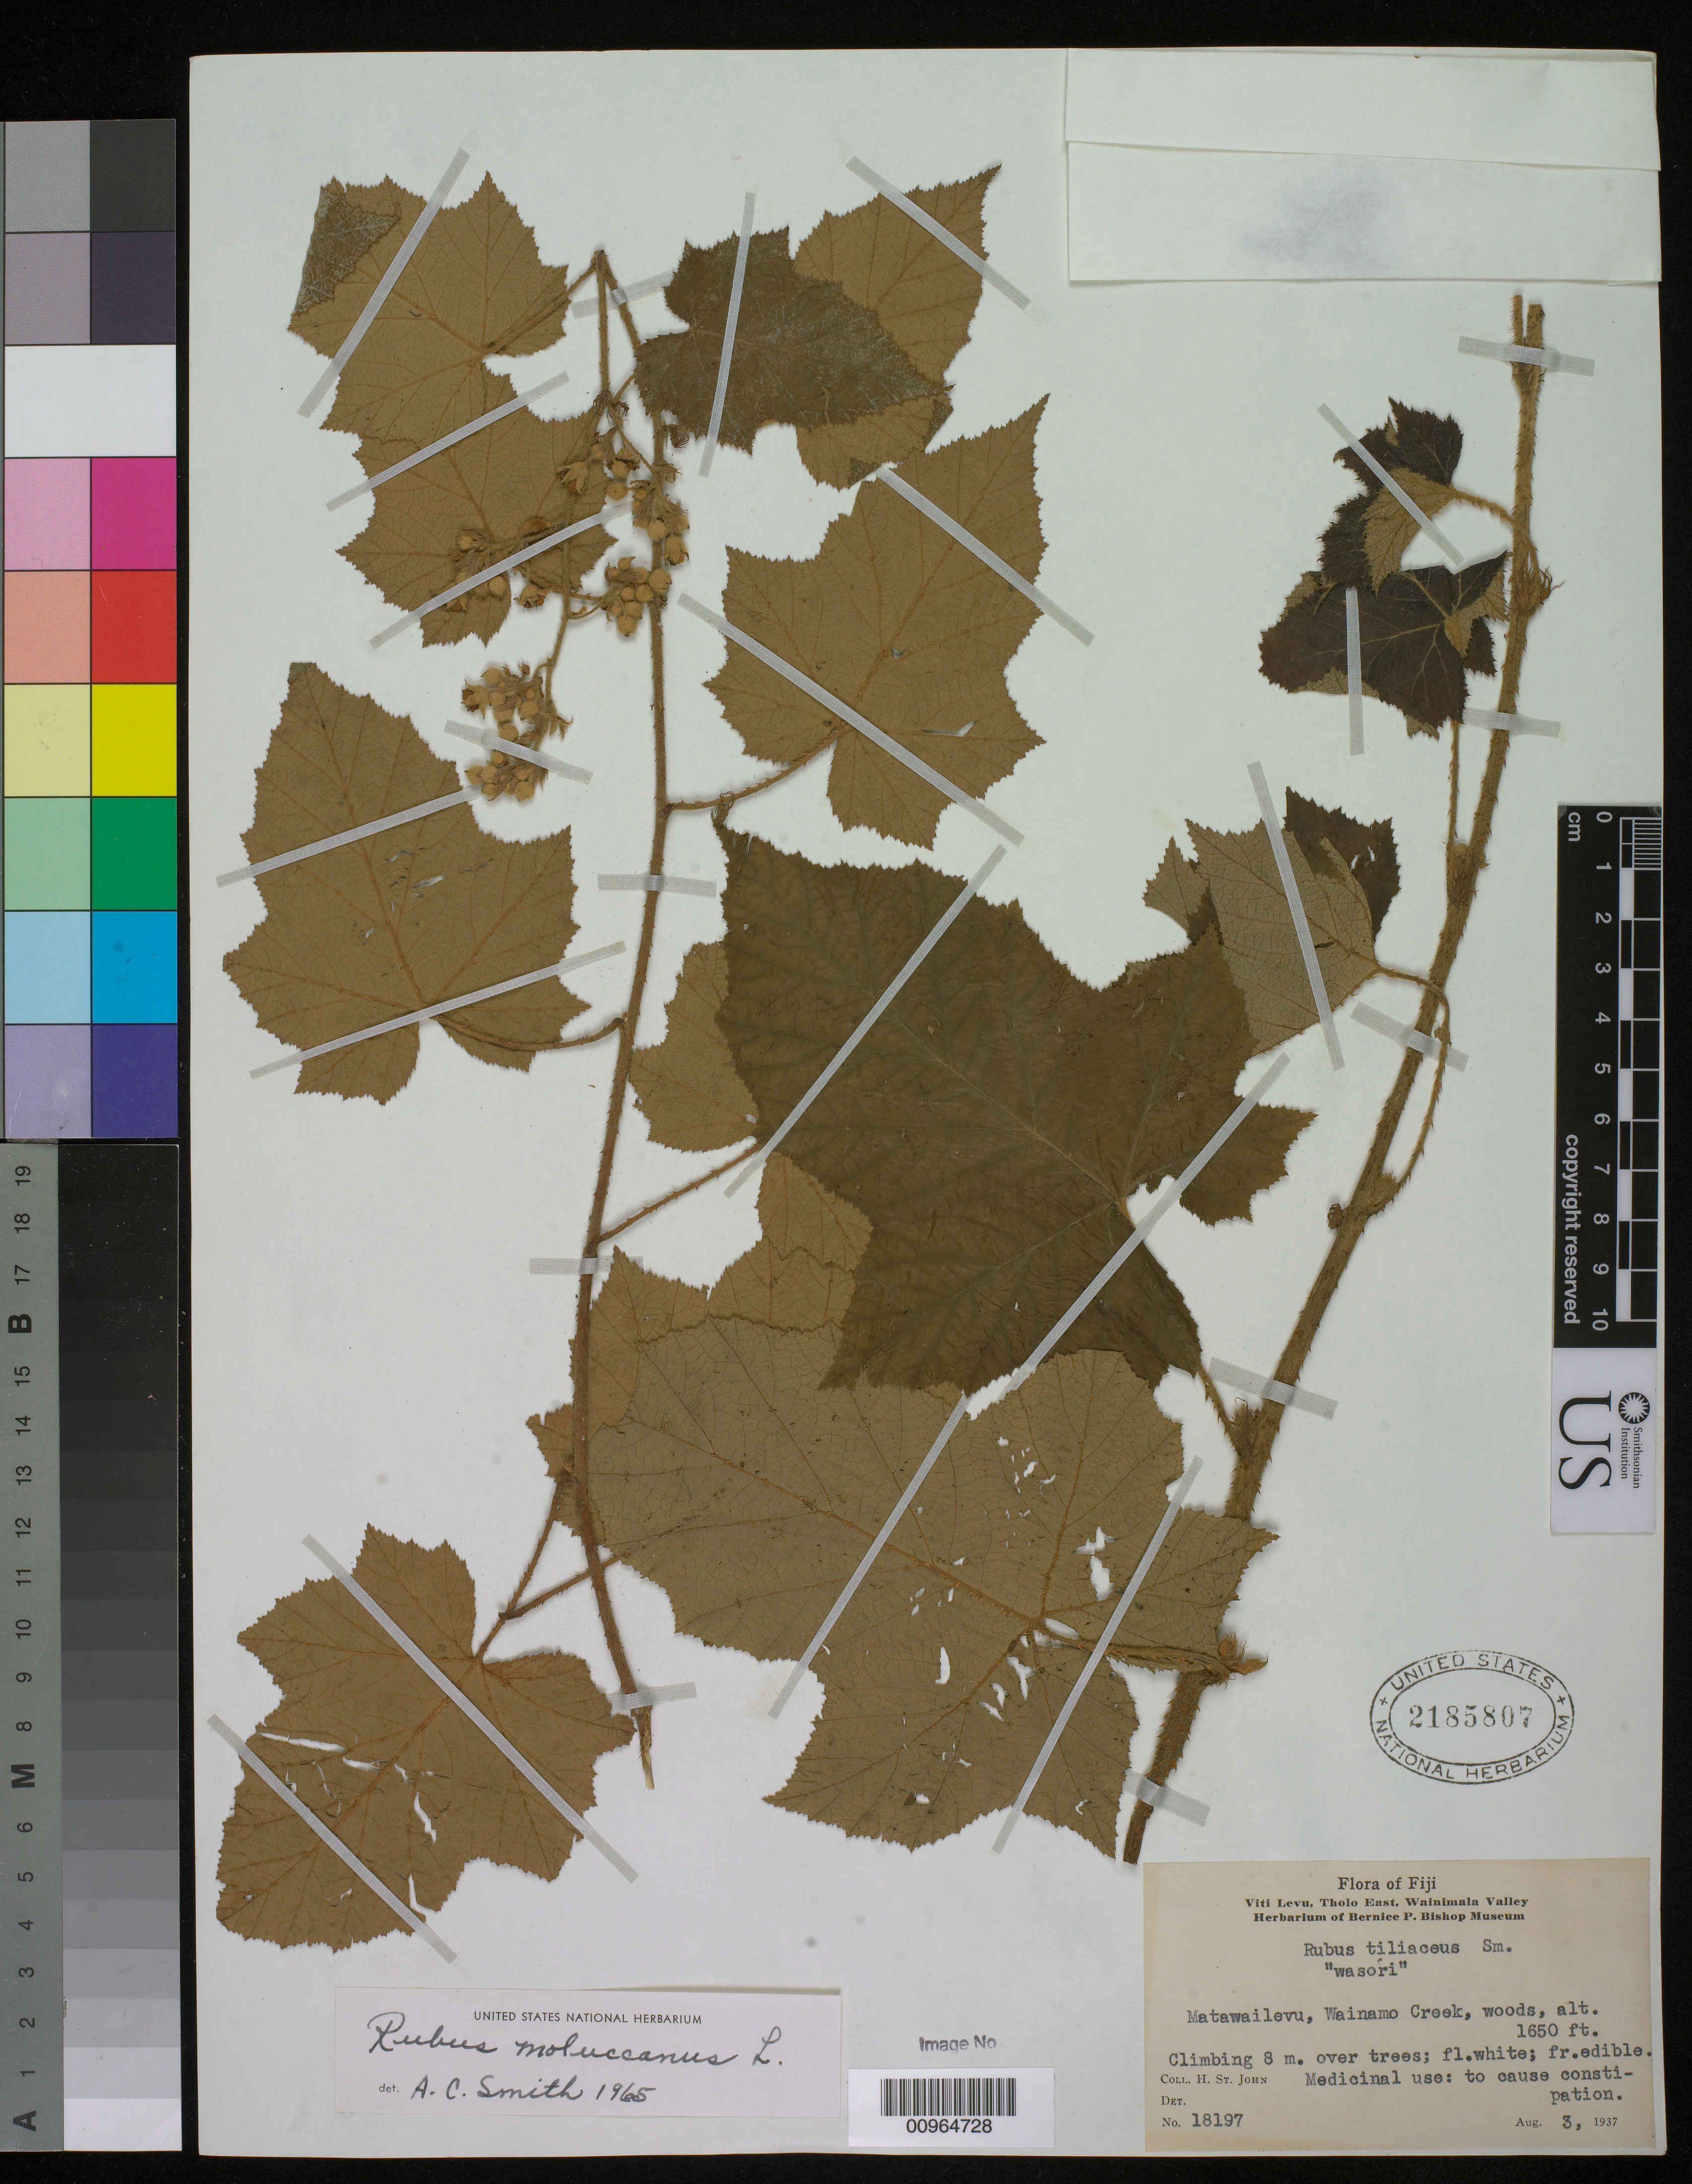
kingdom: Plantae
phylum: Tracheophyta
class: Magnoliopsida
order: Rosales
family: Rosaceae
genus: Rubus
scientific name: Rubus moluccanus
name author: L.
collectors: H. St. John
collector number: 18197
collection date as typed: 03 Aug 1937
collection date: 1937-08-03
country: Fiji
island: Viti Levu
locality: Matawaileuv, Wainamo Creek, woods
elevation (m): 503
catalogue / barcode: US 2185807